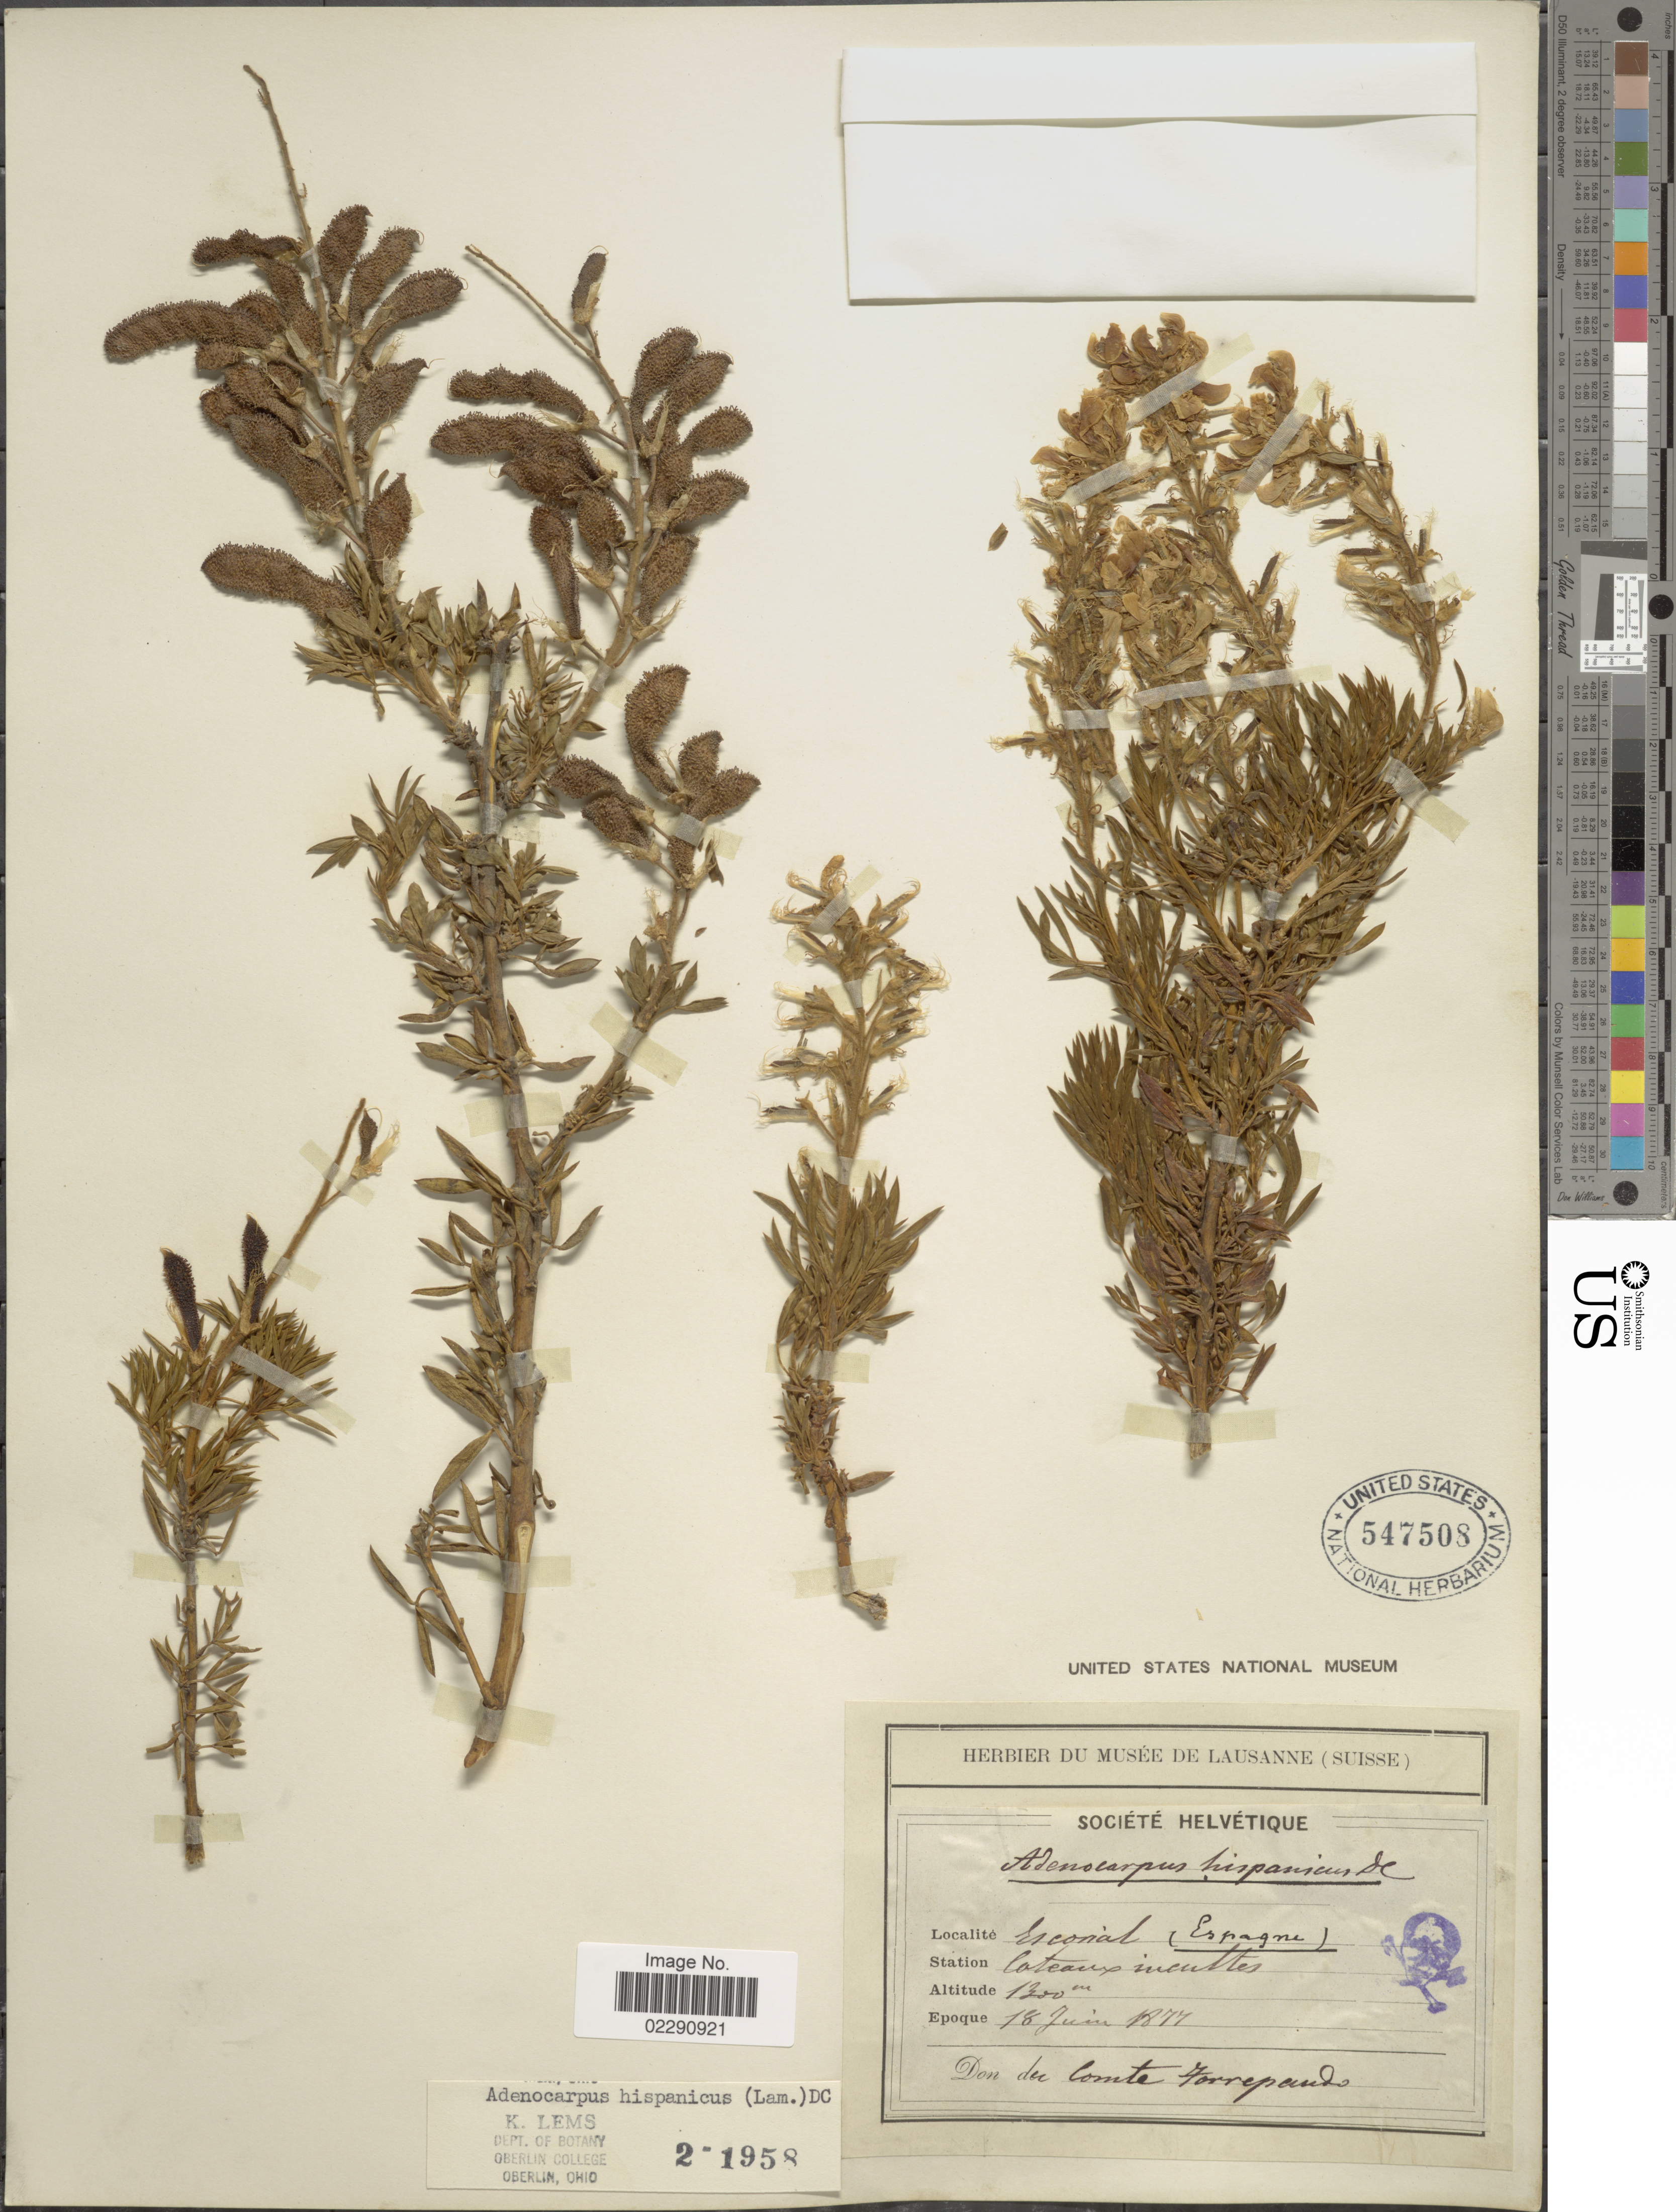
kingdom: Plantae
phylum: Tracheophyta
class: Magnoliopsida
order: Fabales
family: Fabaceae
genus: Adenocarpus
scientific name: Adenocarpus hispanicus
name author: (Lam.) DC.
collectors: Ex herb. Musee de Lausanne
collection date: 1877-06-18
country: Spain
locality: Esconal (Espagne)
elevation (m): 1300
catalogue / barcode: US 547508